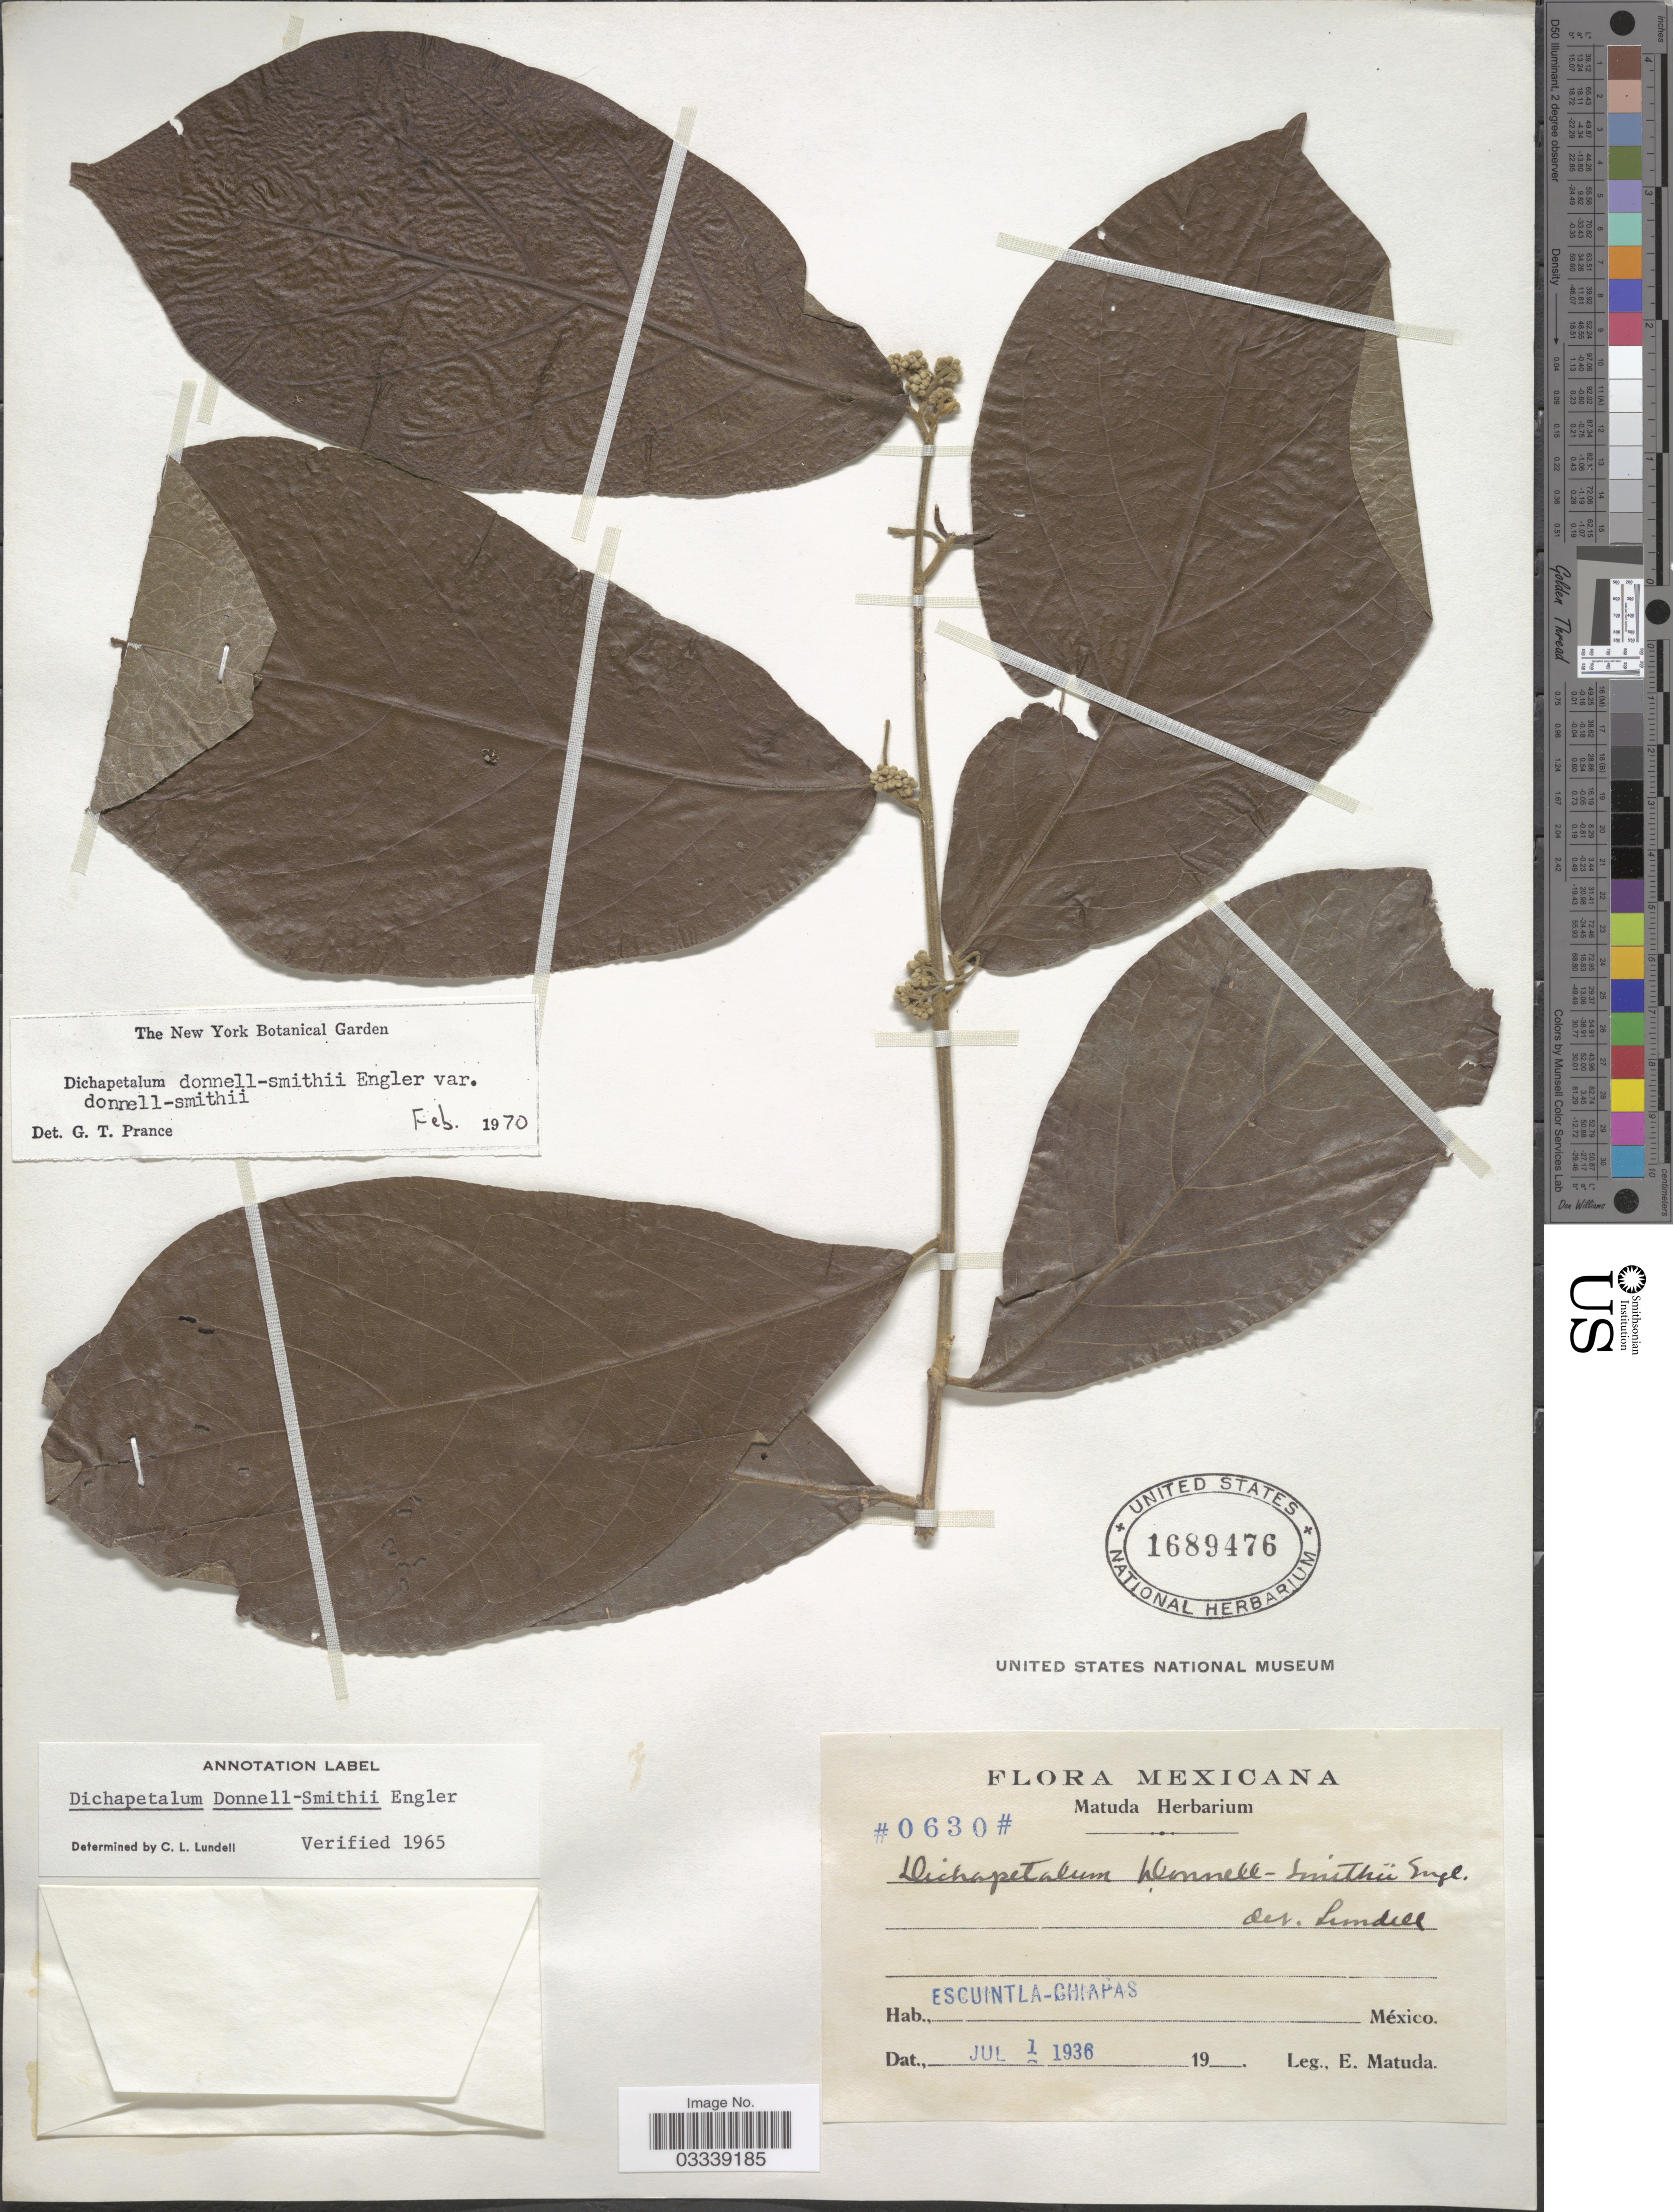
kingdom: Plantae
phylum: Tracheophyta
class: Magnoliopsida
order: Malpighiales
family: Dichapetalaceae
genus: Dichapetalum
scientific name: Dichapetalum donnell-smithii var. donnell-smithii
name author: Engl.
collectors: E. Matuda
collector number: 0630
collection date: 1936-07-01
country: Mexico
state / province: Chiapas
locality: Escuintla.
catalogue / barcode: US 1689476